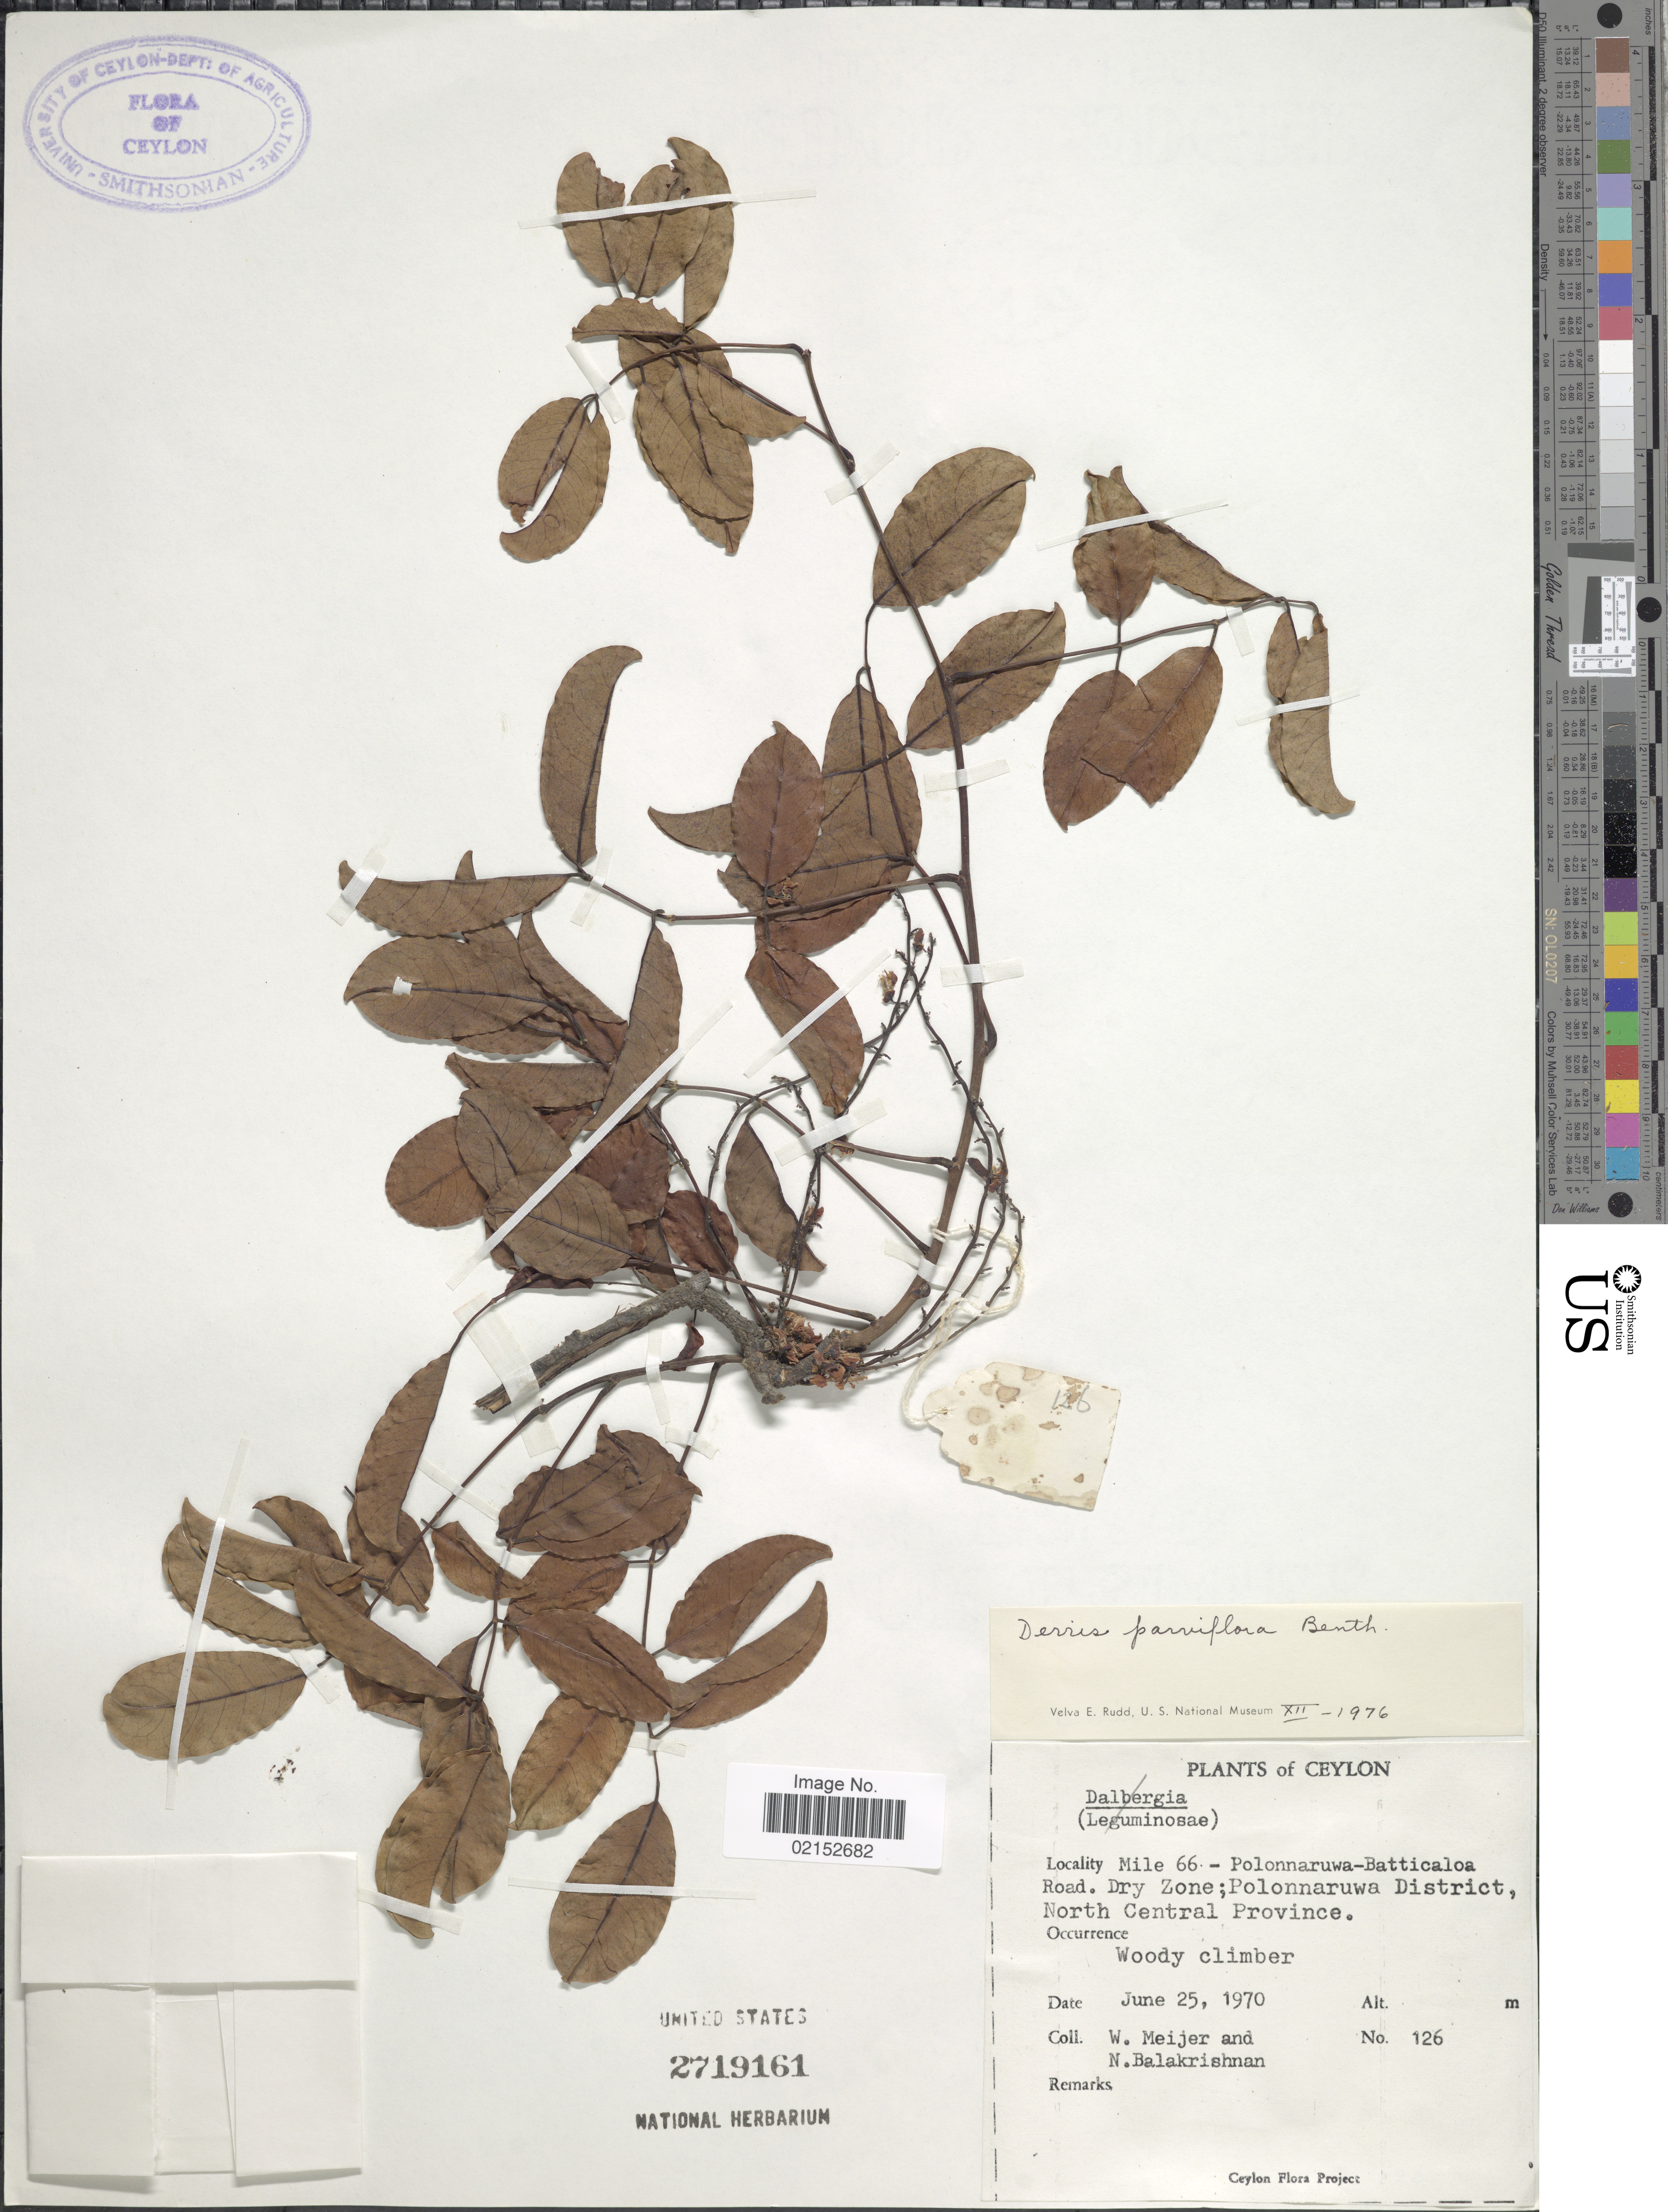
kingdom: Plantae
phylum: Tracheophyta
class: Magnoliopsida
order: Fabales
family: Fabaceae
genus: Derris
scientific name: Derris parviflora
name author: Benth.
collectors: W. Meijer & N. Balakrishnan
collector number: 126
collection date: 1970-06-25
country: Sri Lanka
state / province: North Central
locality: Ceylon, Mile 66, Polonnaruwa-Batticaloa Road, Polonnaruwa District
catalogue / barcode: US 2719161